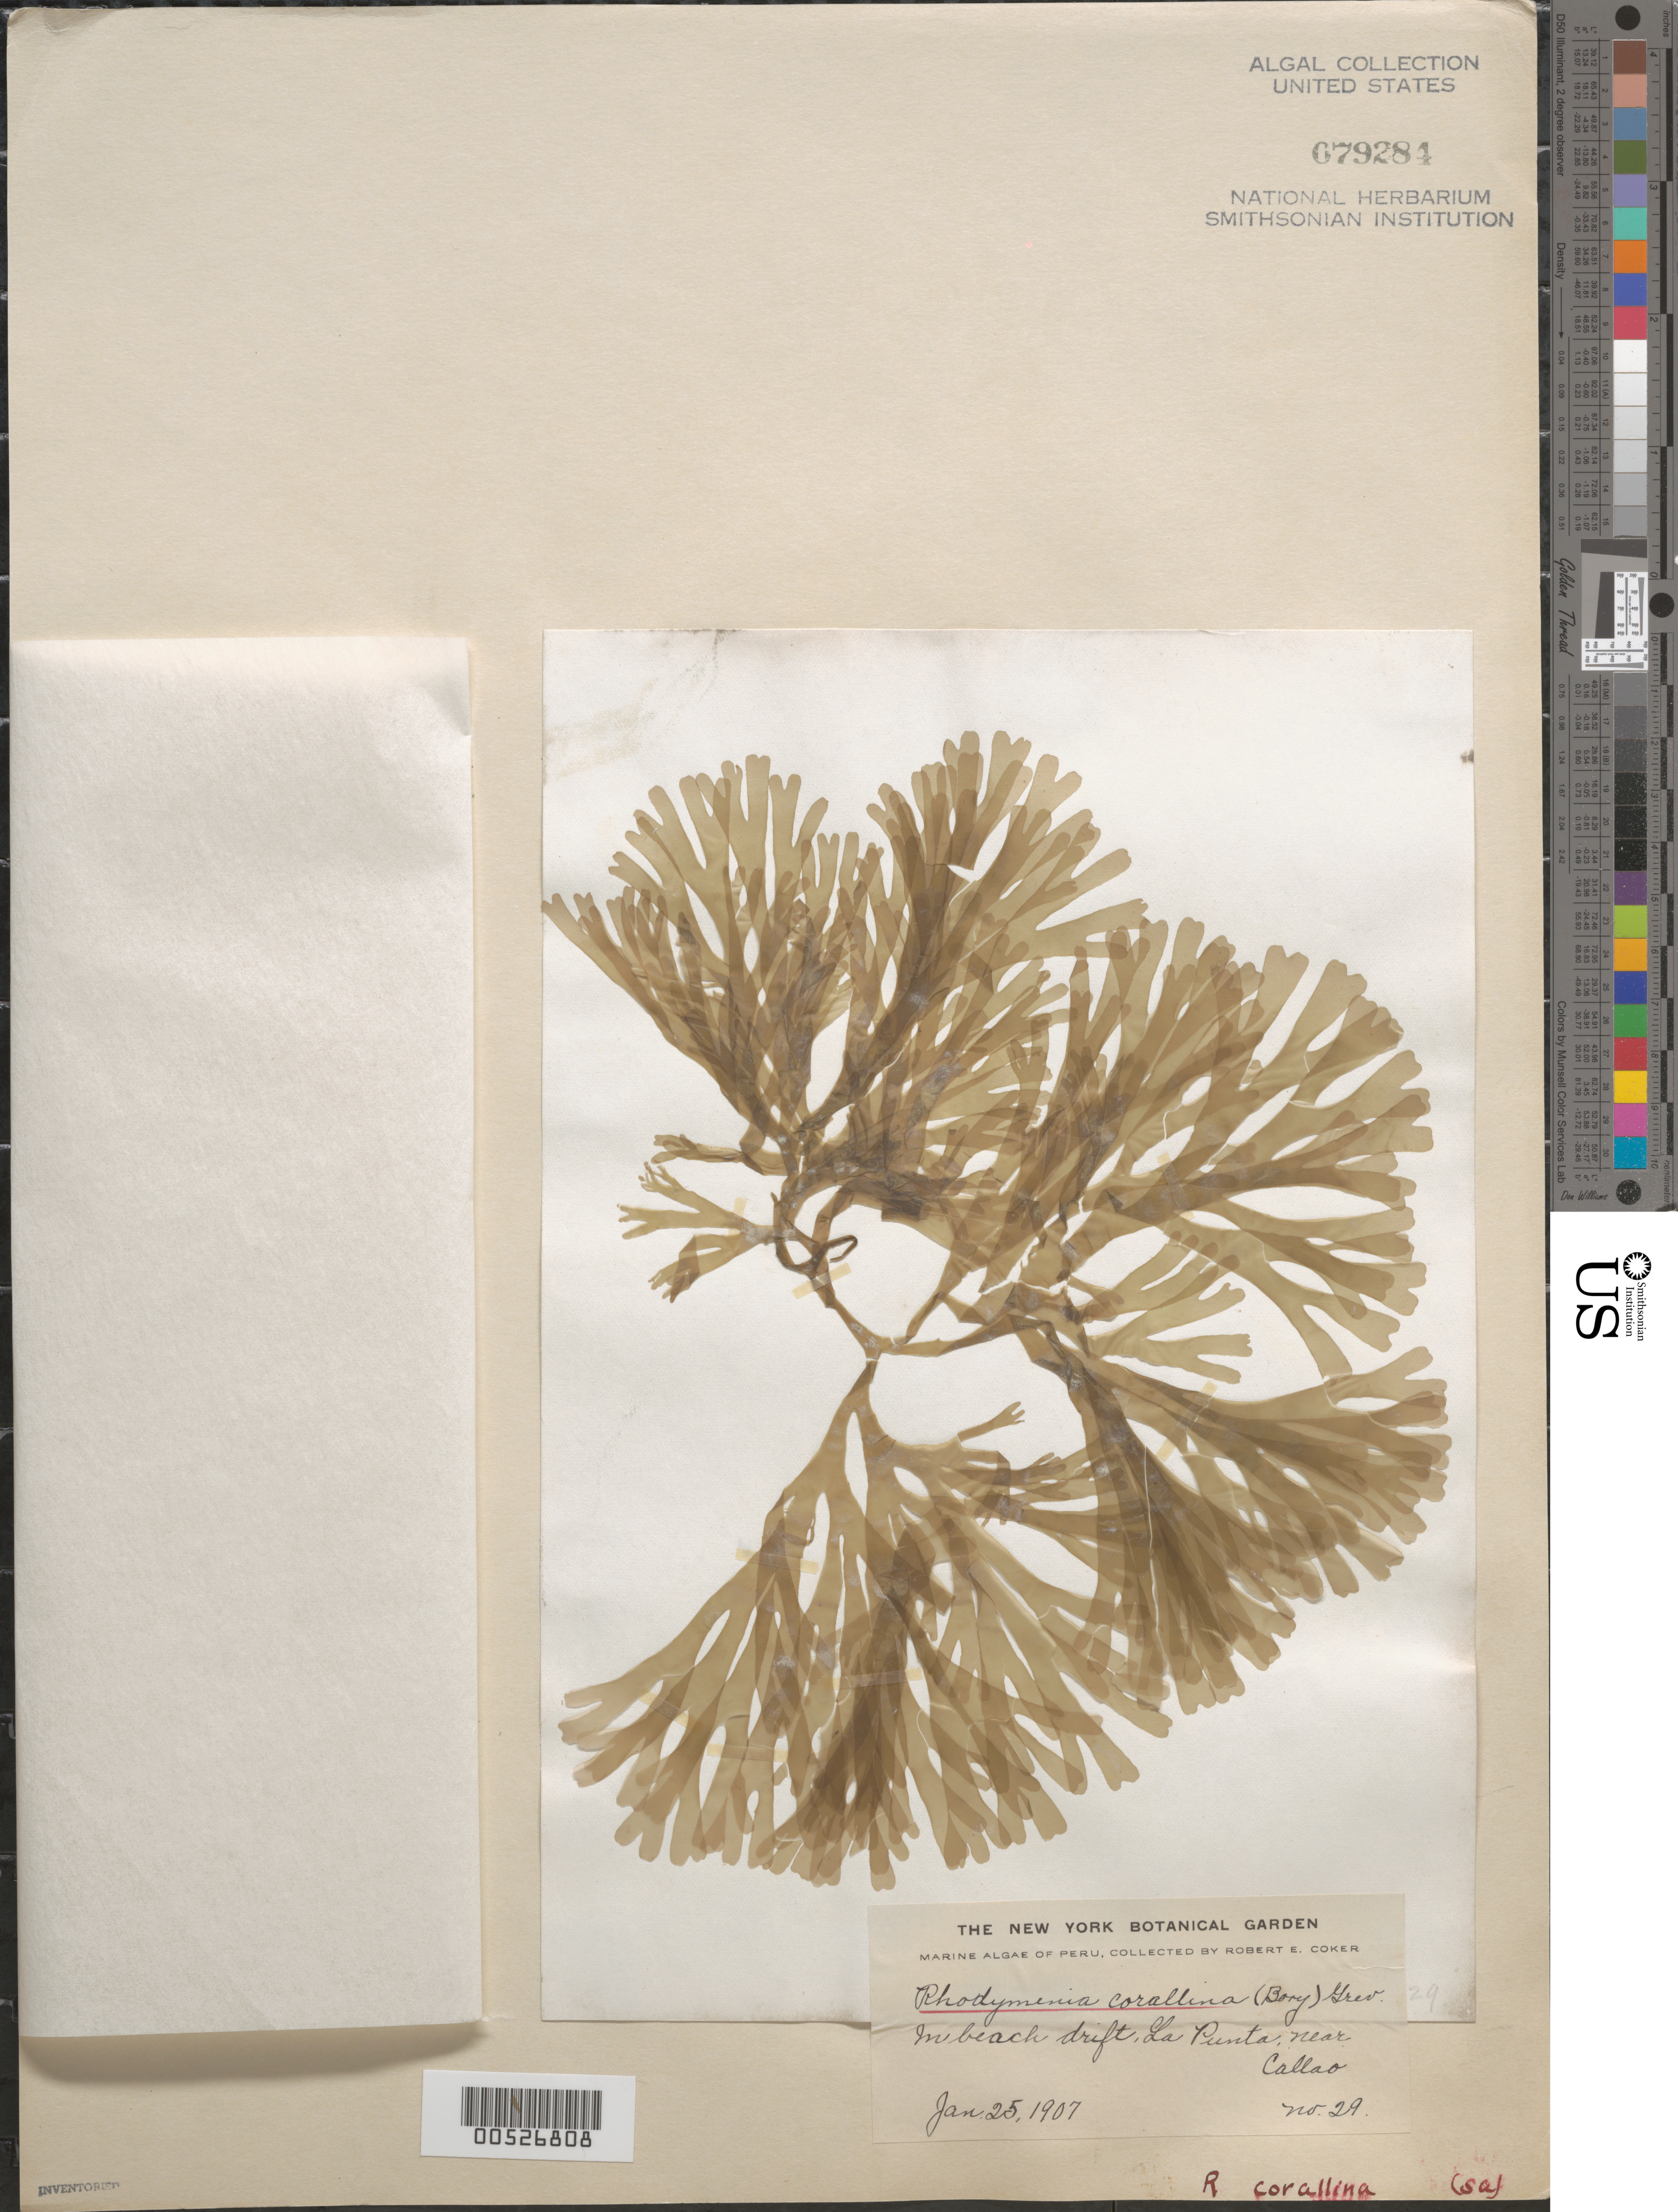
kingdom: Plantae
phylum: Rhodophyta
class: Florideophyceae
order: Rhodymeniales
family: Rhodymeniaceae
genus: Rhodymenia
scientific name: Rhodymenia corallina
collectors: R. Coker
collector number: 29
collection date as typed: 25 Jan 1907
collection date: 1907-01-25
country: Peru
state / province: Callao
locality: La Punta, Callao area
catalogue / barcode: US 79284